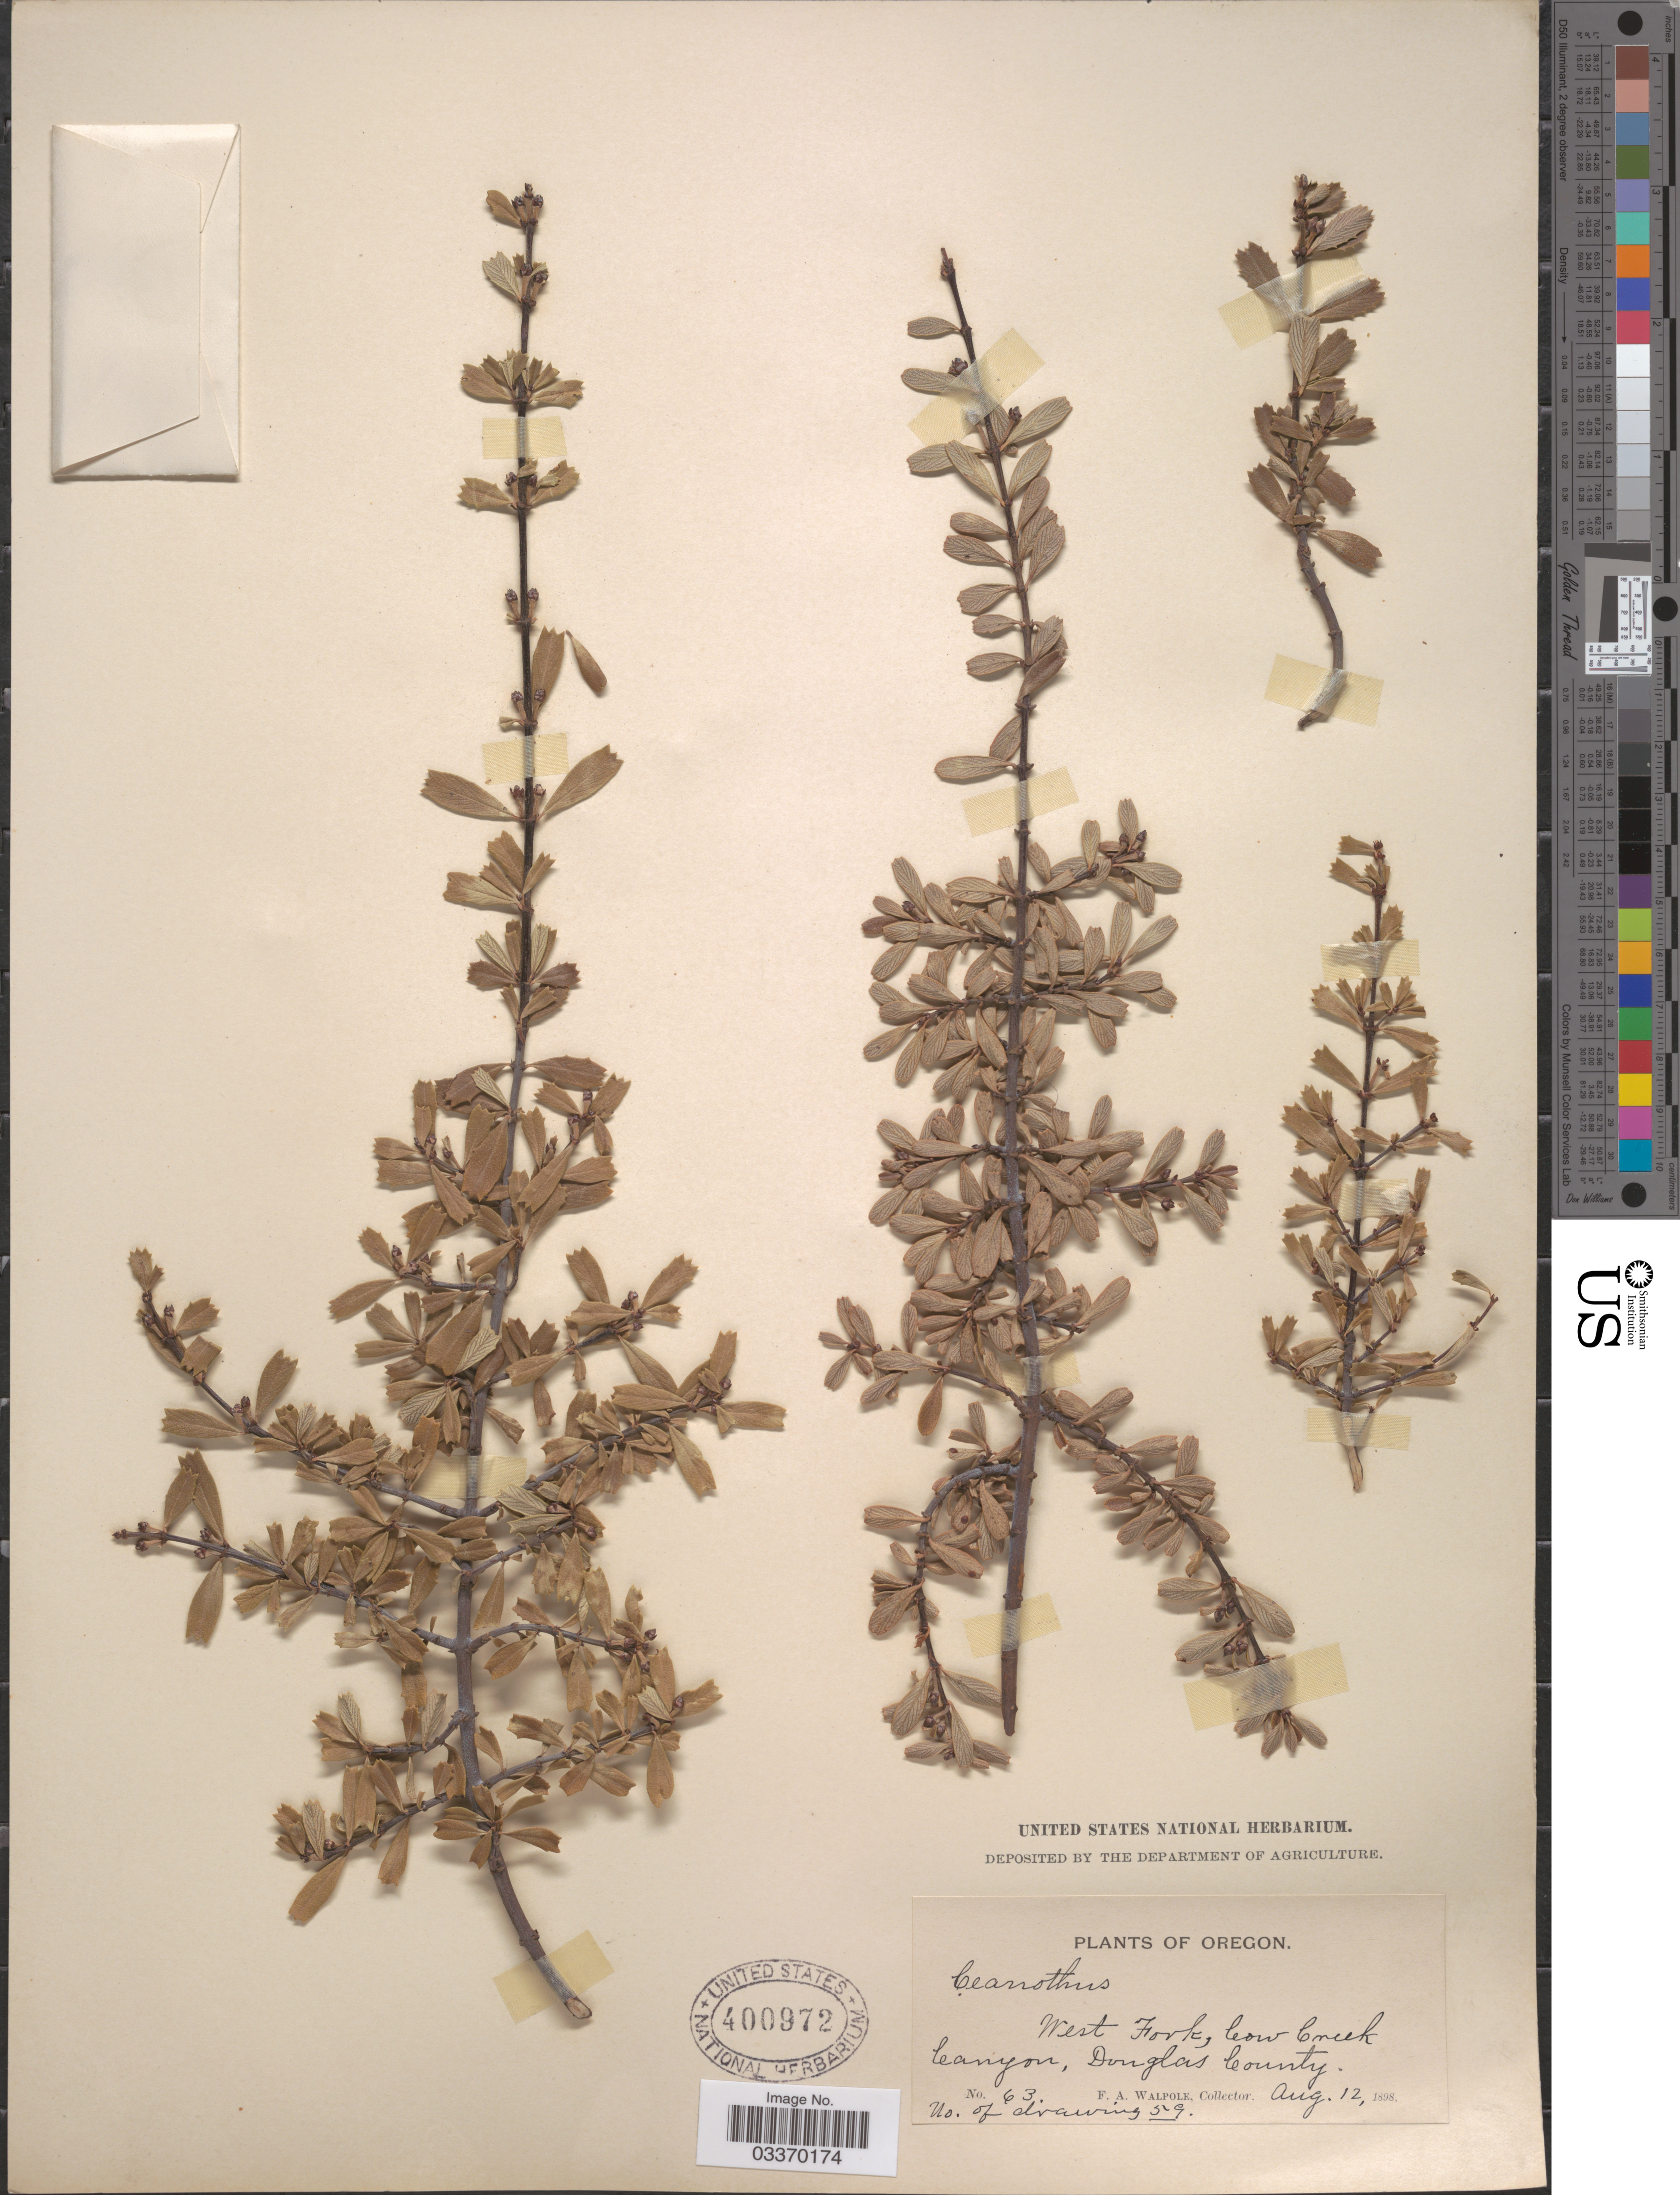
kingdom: Plantae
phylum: Tracheophyta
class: Magnoliopsida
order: Rosales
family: Rhamnaceae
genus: Ceanothus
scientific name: Ceanothus pumilus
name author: Greene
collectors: F. Walpole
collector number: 63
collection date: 1898-08-12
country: United States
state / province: Oregon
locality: West Fork, Cow Creek Canyon, Douglas County.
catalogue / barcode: US 400972